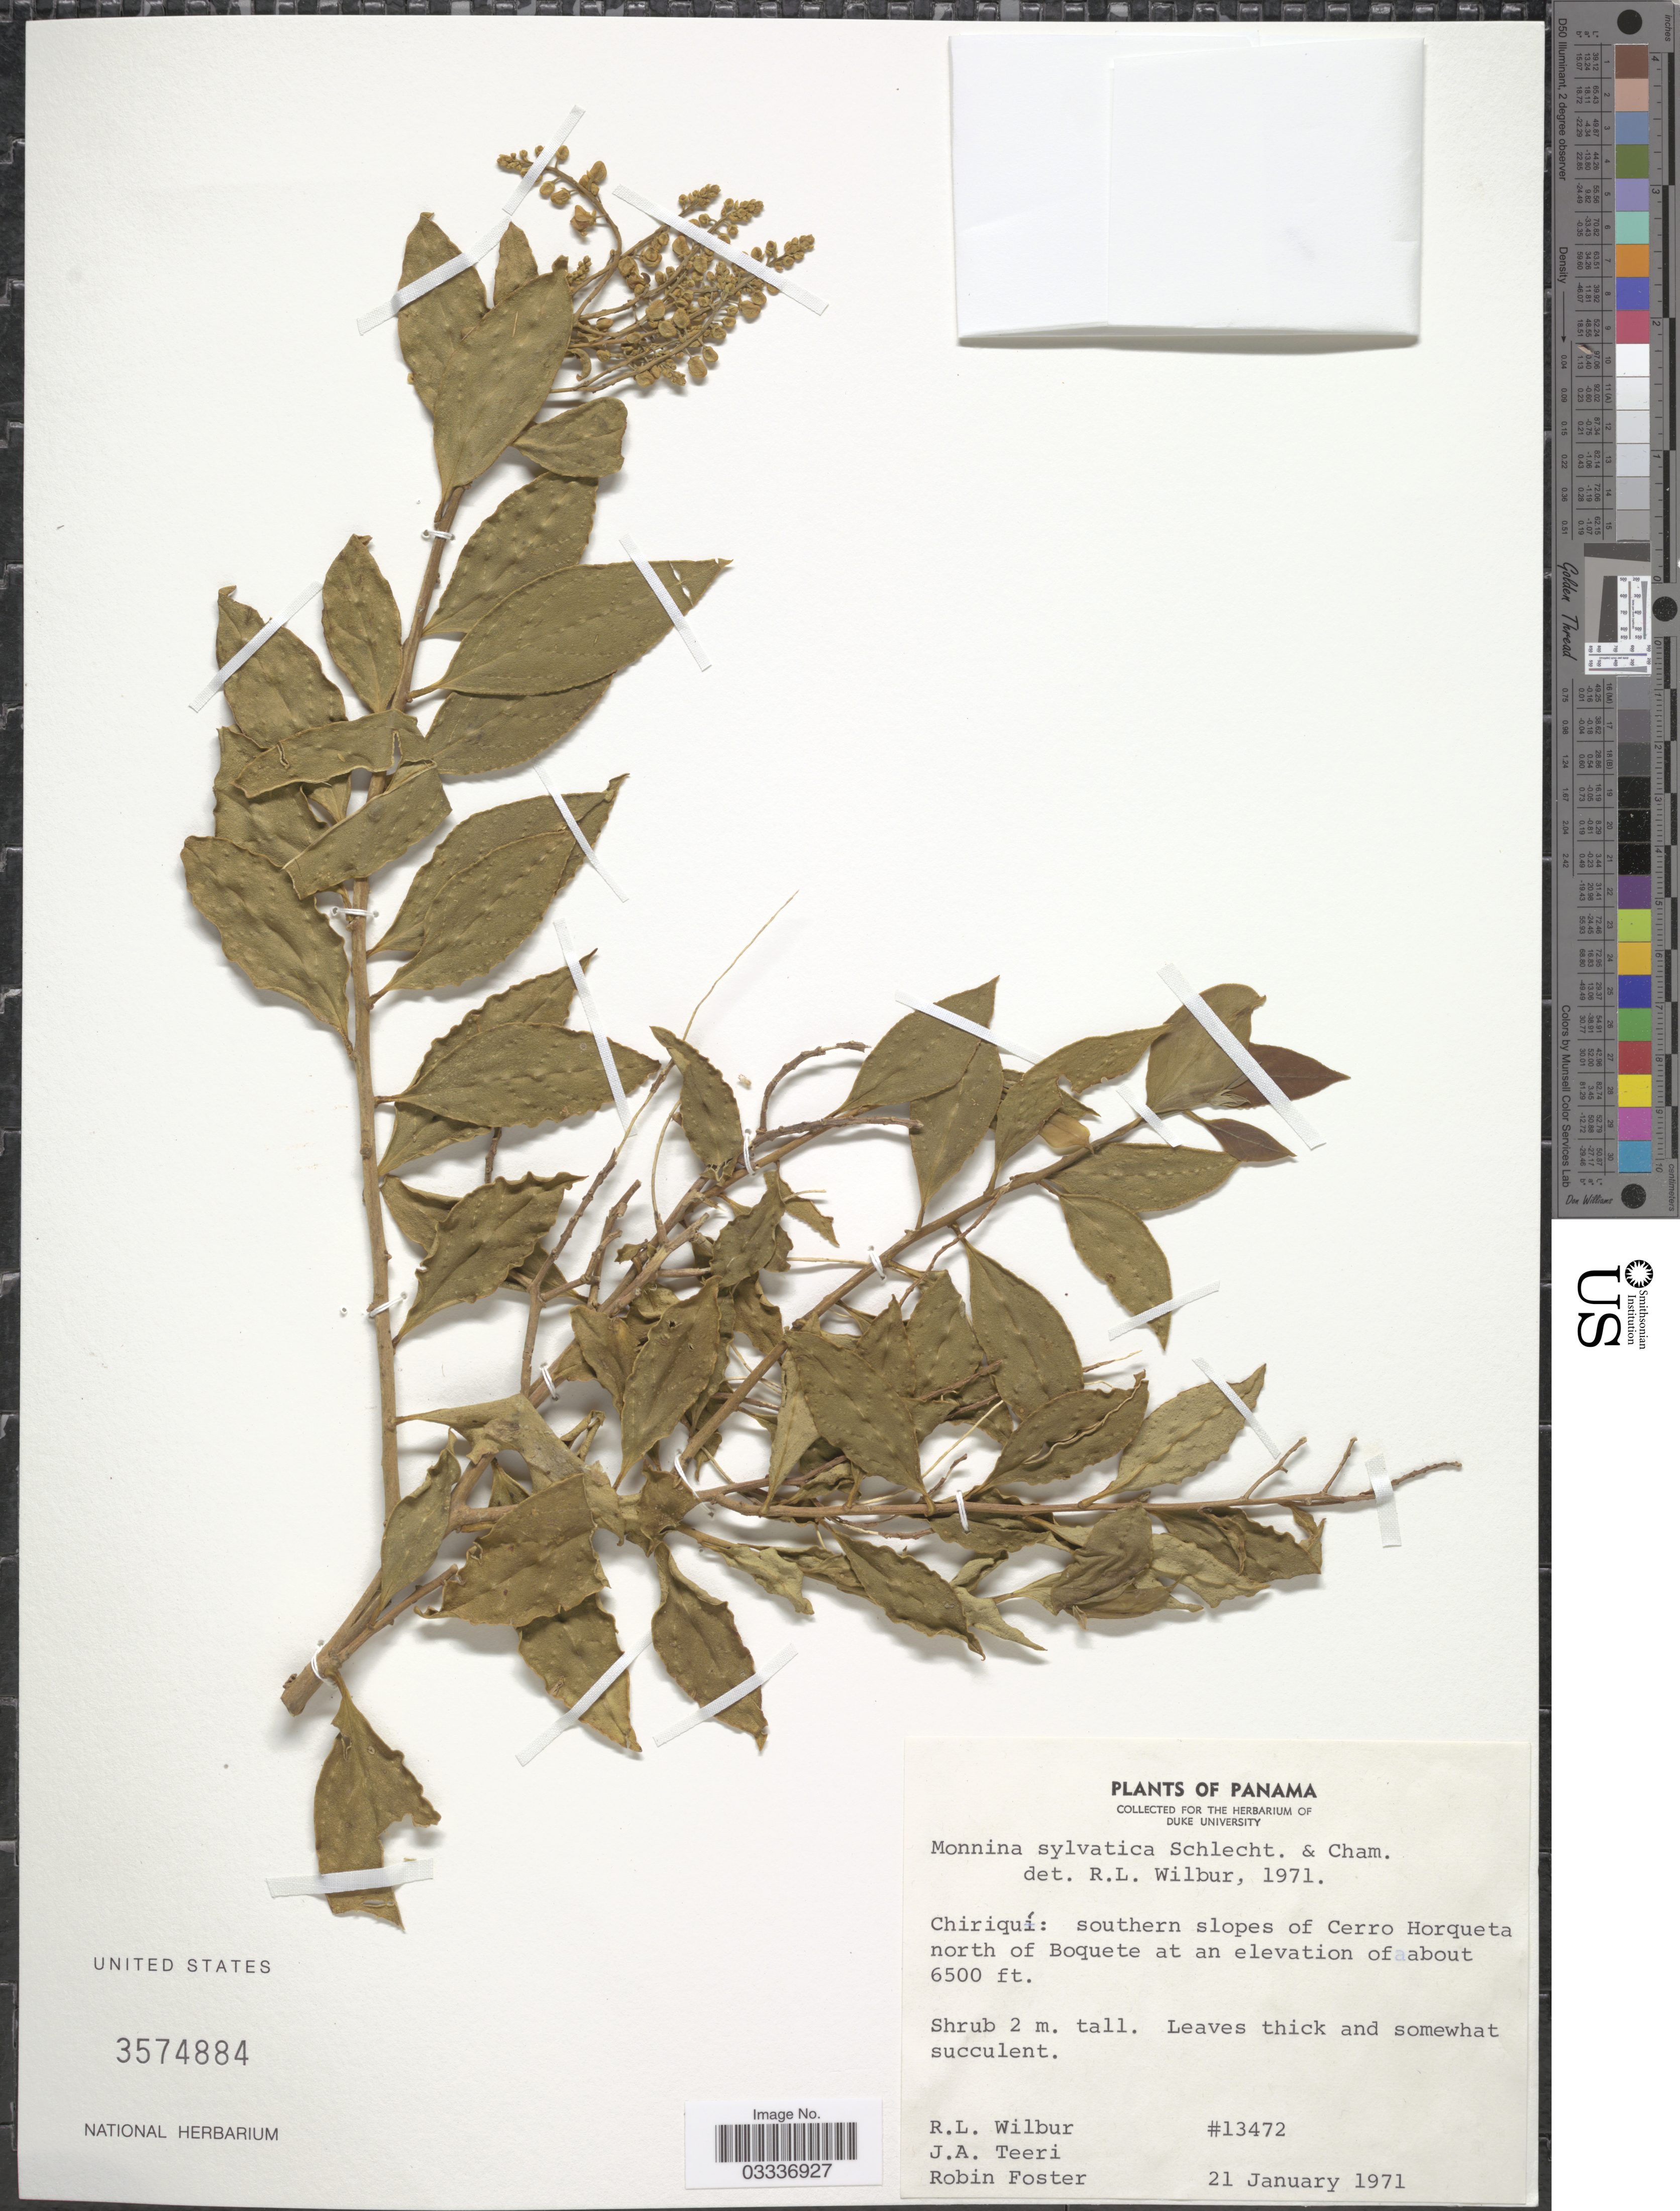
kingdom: Plantae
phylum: Tracheophyta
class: Magnoliopsida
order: Fabales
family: Polygalaceae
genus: Monnina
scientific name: Monnina sylvatica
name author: Schltdl. & Cham.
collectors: R. L. Wilbur, J. Teeri & R. B. Foster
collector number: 13472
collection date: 1971-01-21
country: Panama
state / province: Chiriqui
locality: Southern slopes of Cerro Horqueta north of Boquete.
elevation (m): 1981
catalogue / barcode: US 3574884